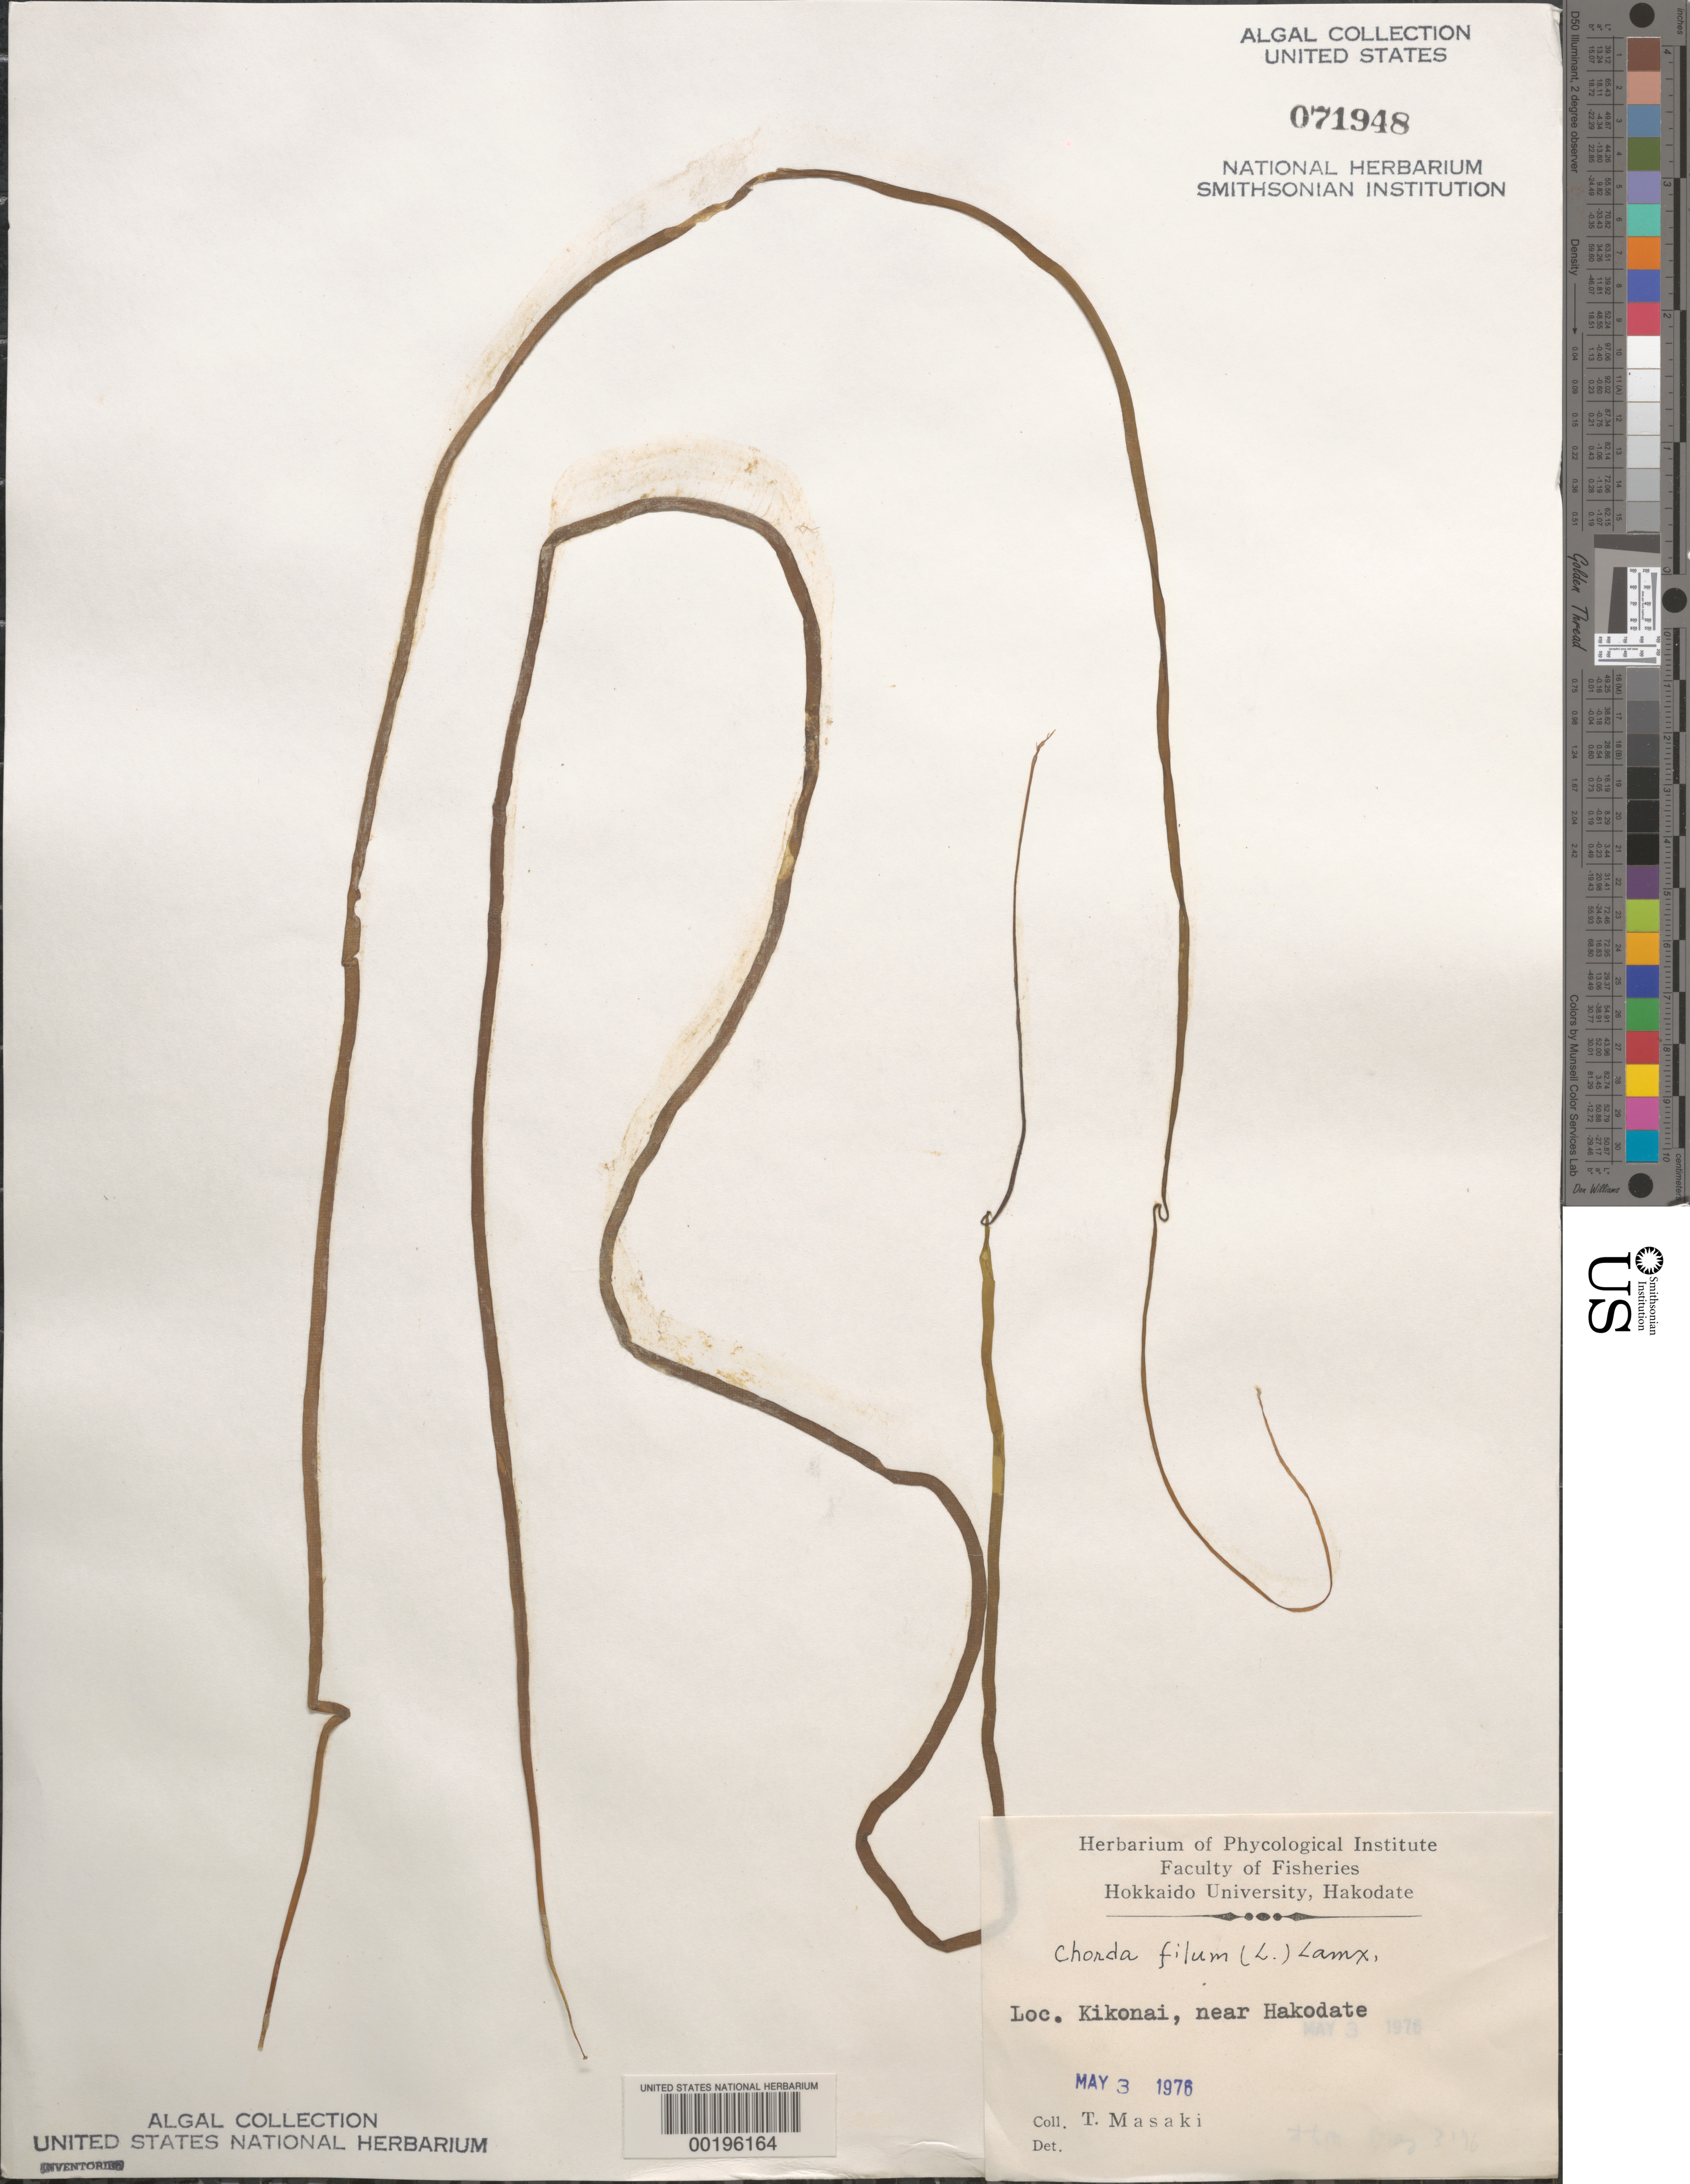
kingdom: Chromista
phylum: Ochrophyta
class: Phaeophyceae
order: Laminariales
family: Chordaceae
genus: Chorda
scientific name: Chorda filum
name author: (L.) Stackh.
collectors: T. Masaki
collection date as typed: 03 May 1976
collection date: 1976-05-03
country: Japan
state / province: Hokkaido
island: Hokkaido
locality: Kikonai, near Hakodate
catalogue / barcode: US 71948